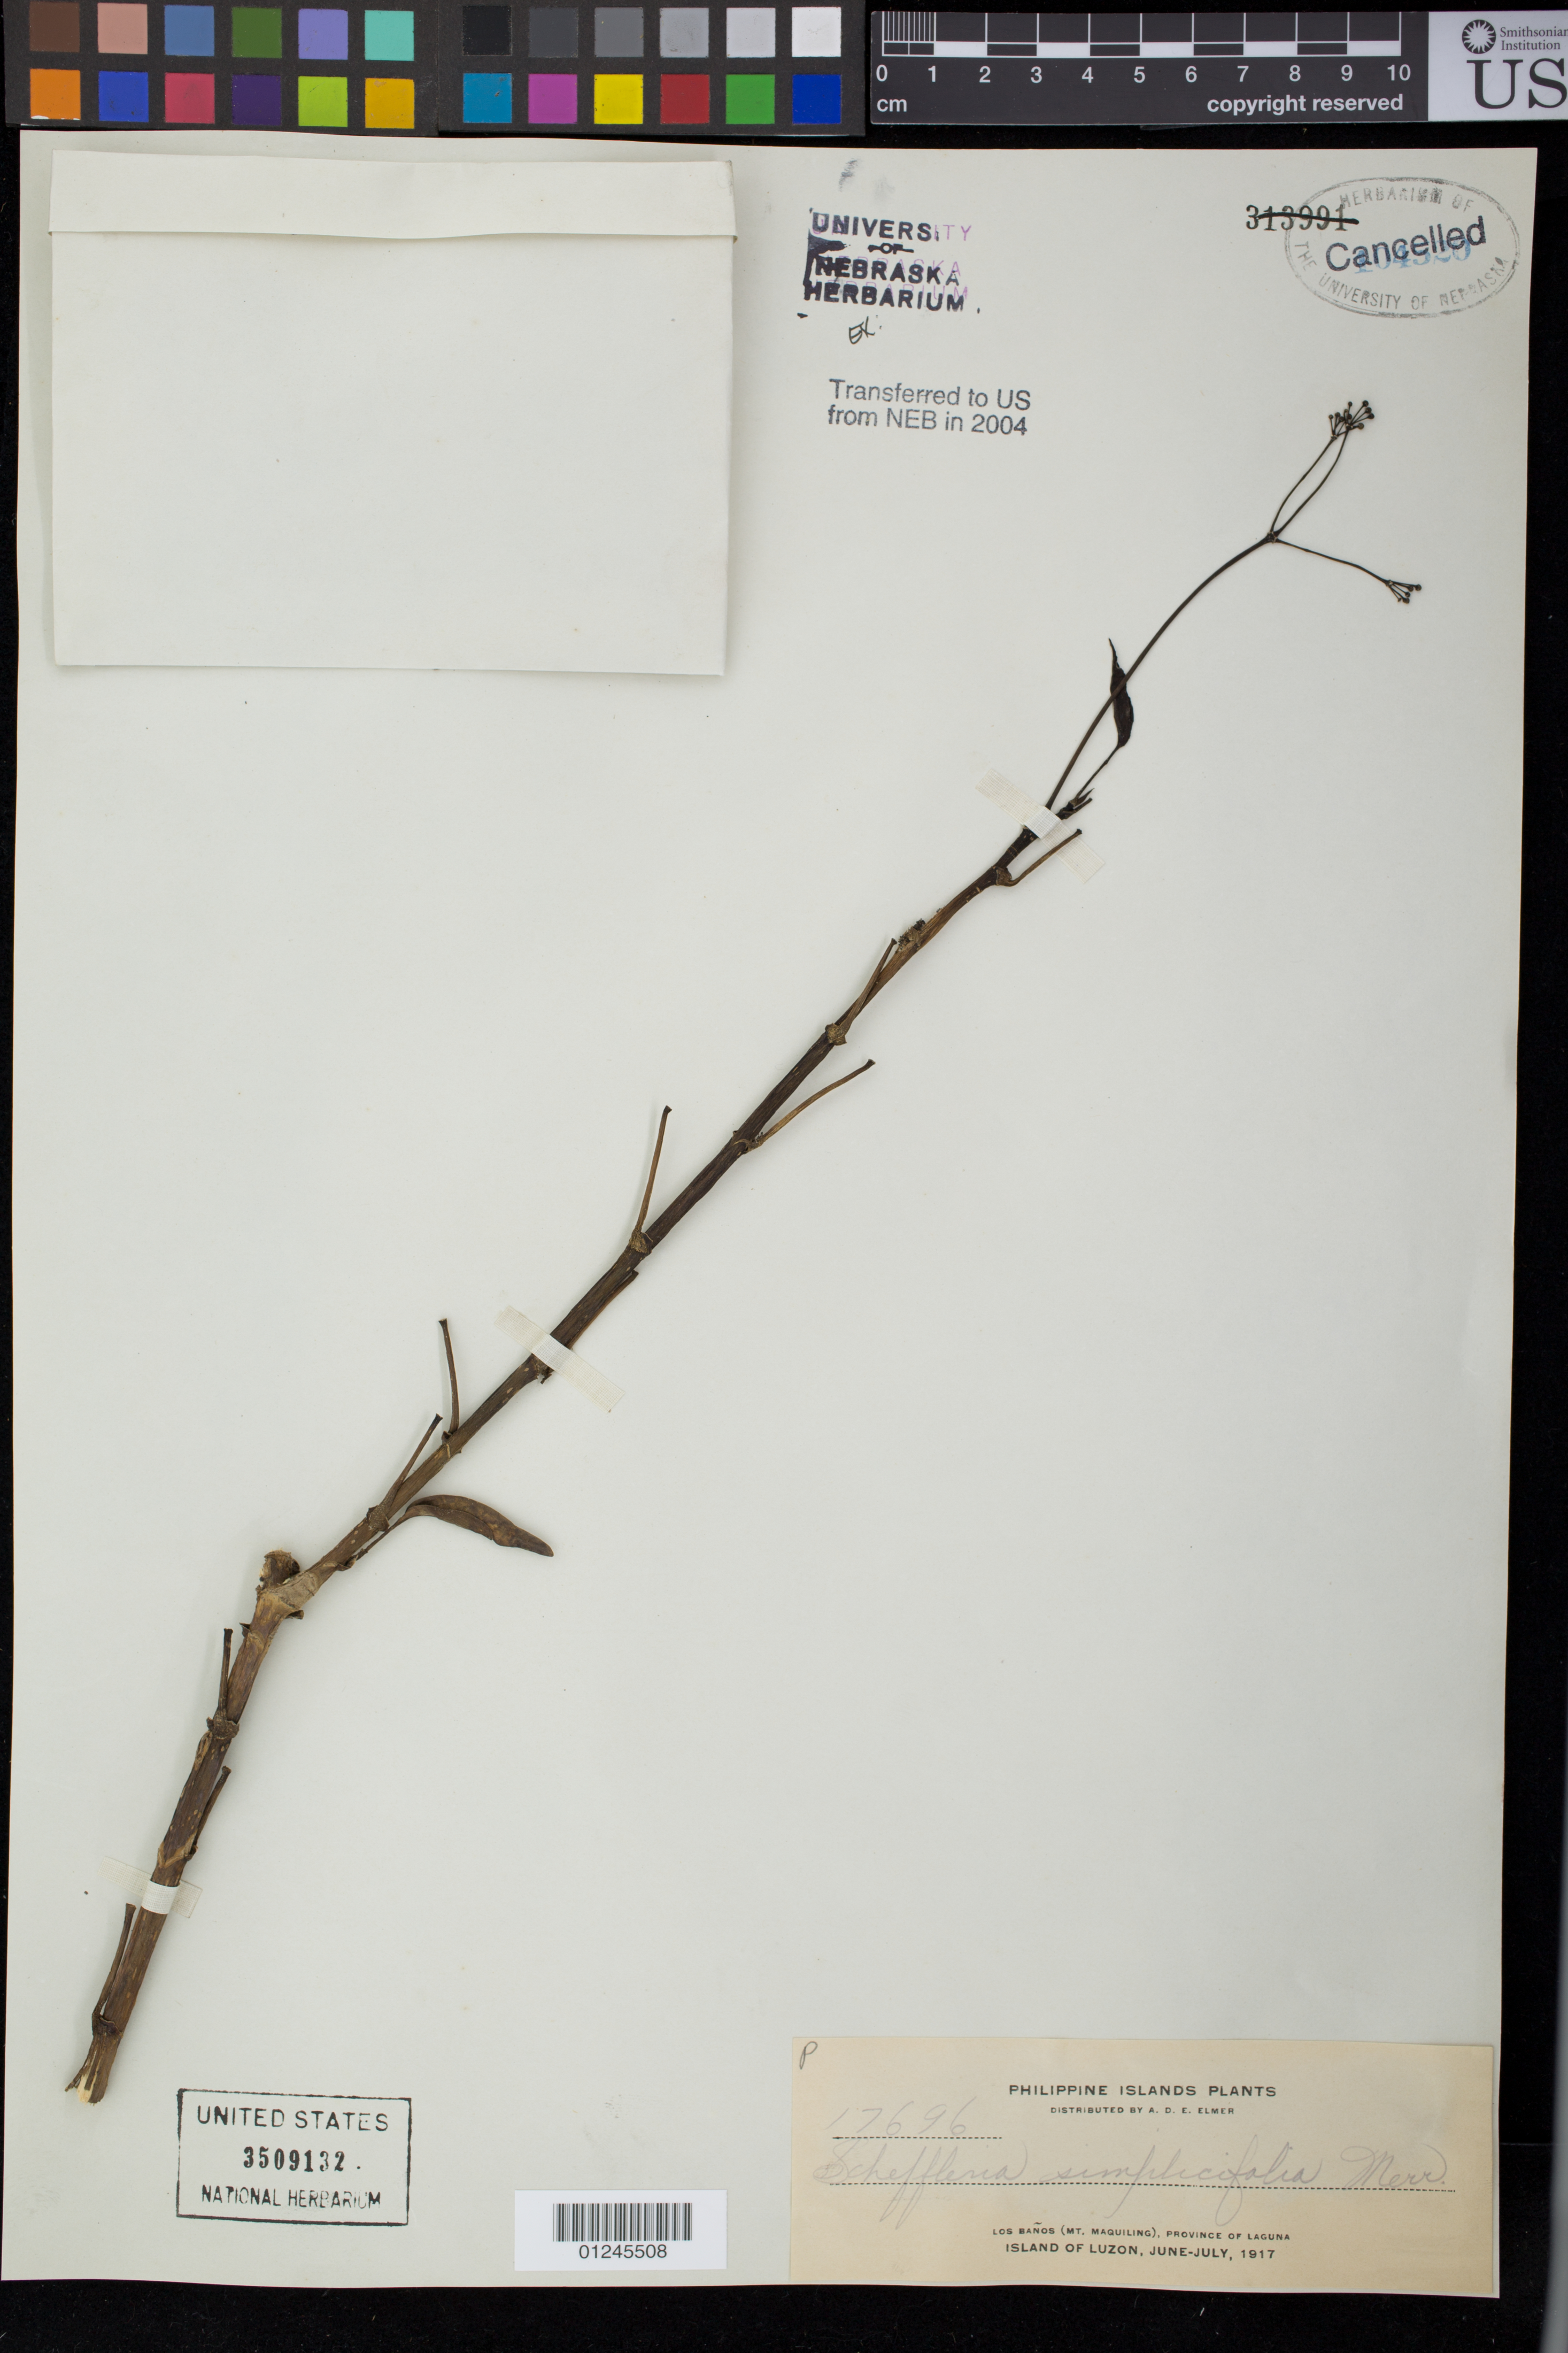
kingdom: Plantae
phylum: Tracheophyta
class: Magnoliopsida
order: Apiales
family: Araliaceae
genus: Schefflera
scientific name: Schefflera simplicifolia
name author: Merr.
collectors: A. D. E. Elmer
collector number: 17696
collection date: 1917-06/1917-07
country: Philippines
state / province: Calabarzon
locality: Los Banos (Mt. Maquiling), Province of Laguna, Island of Luzon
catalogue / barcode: US 3509132